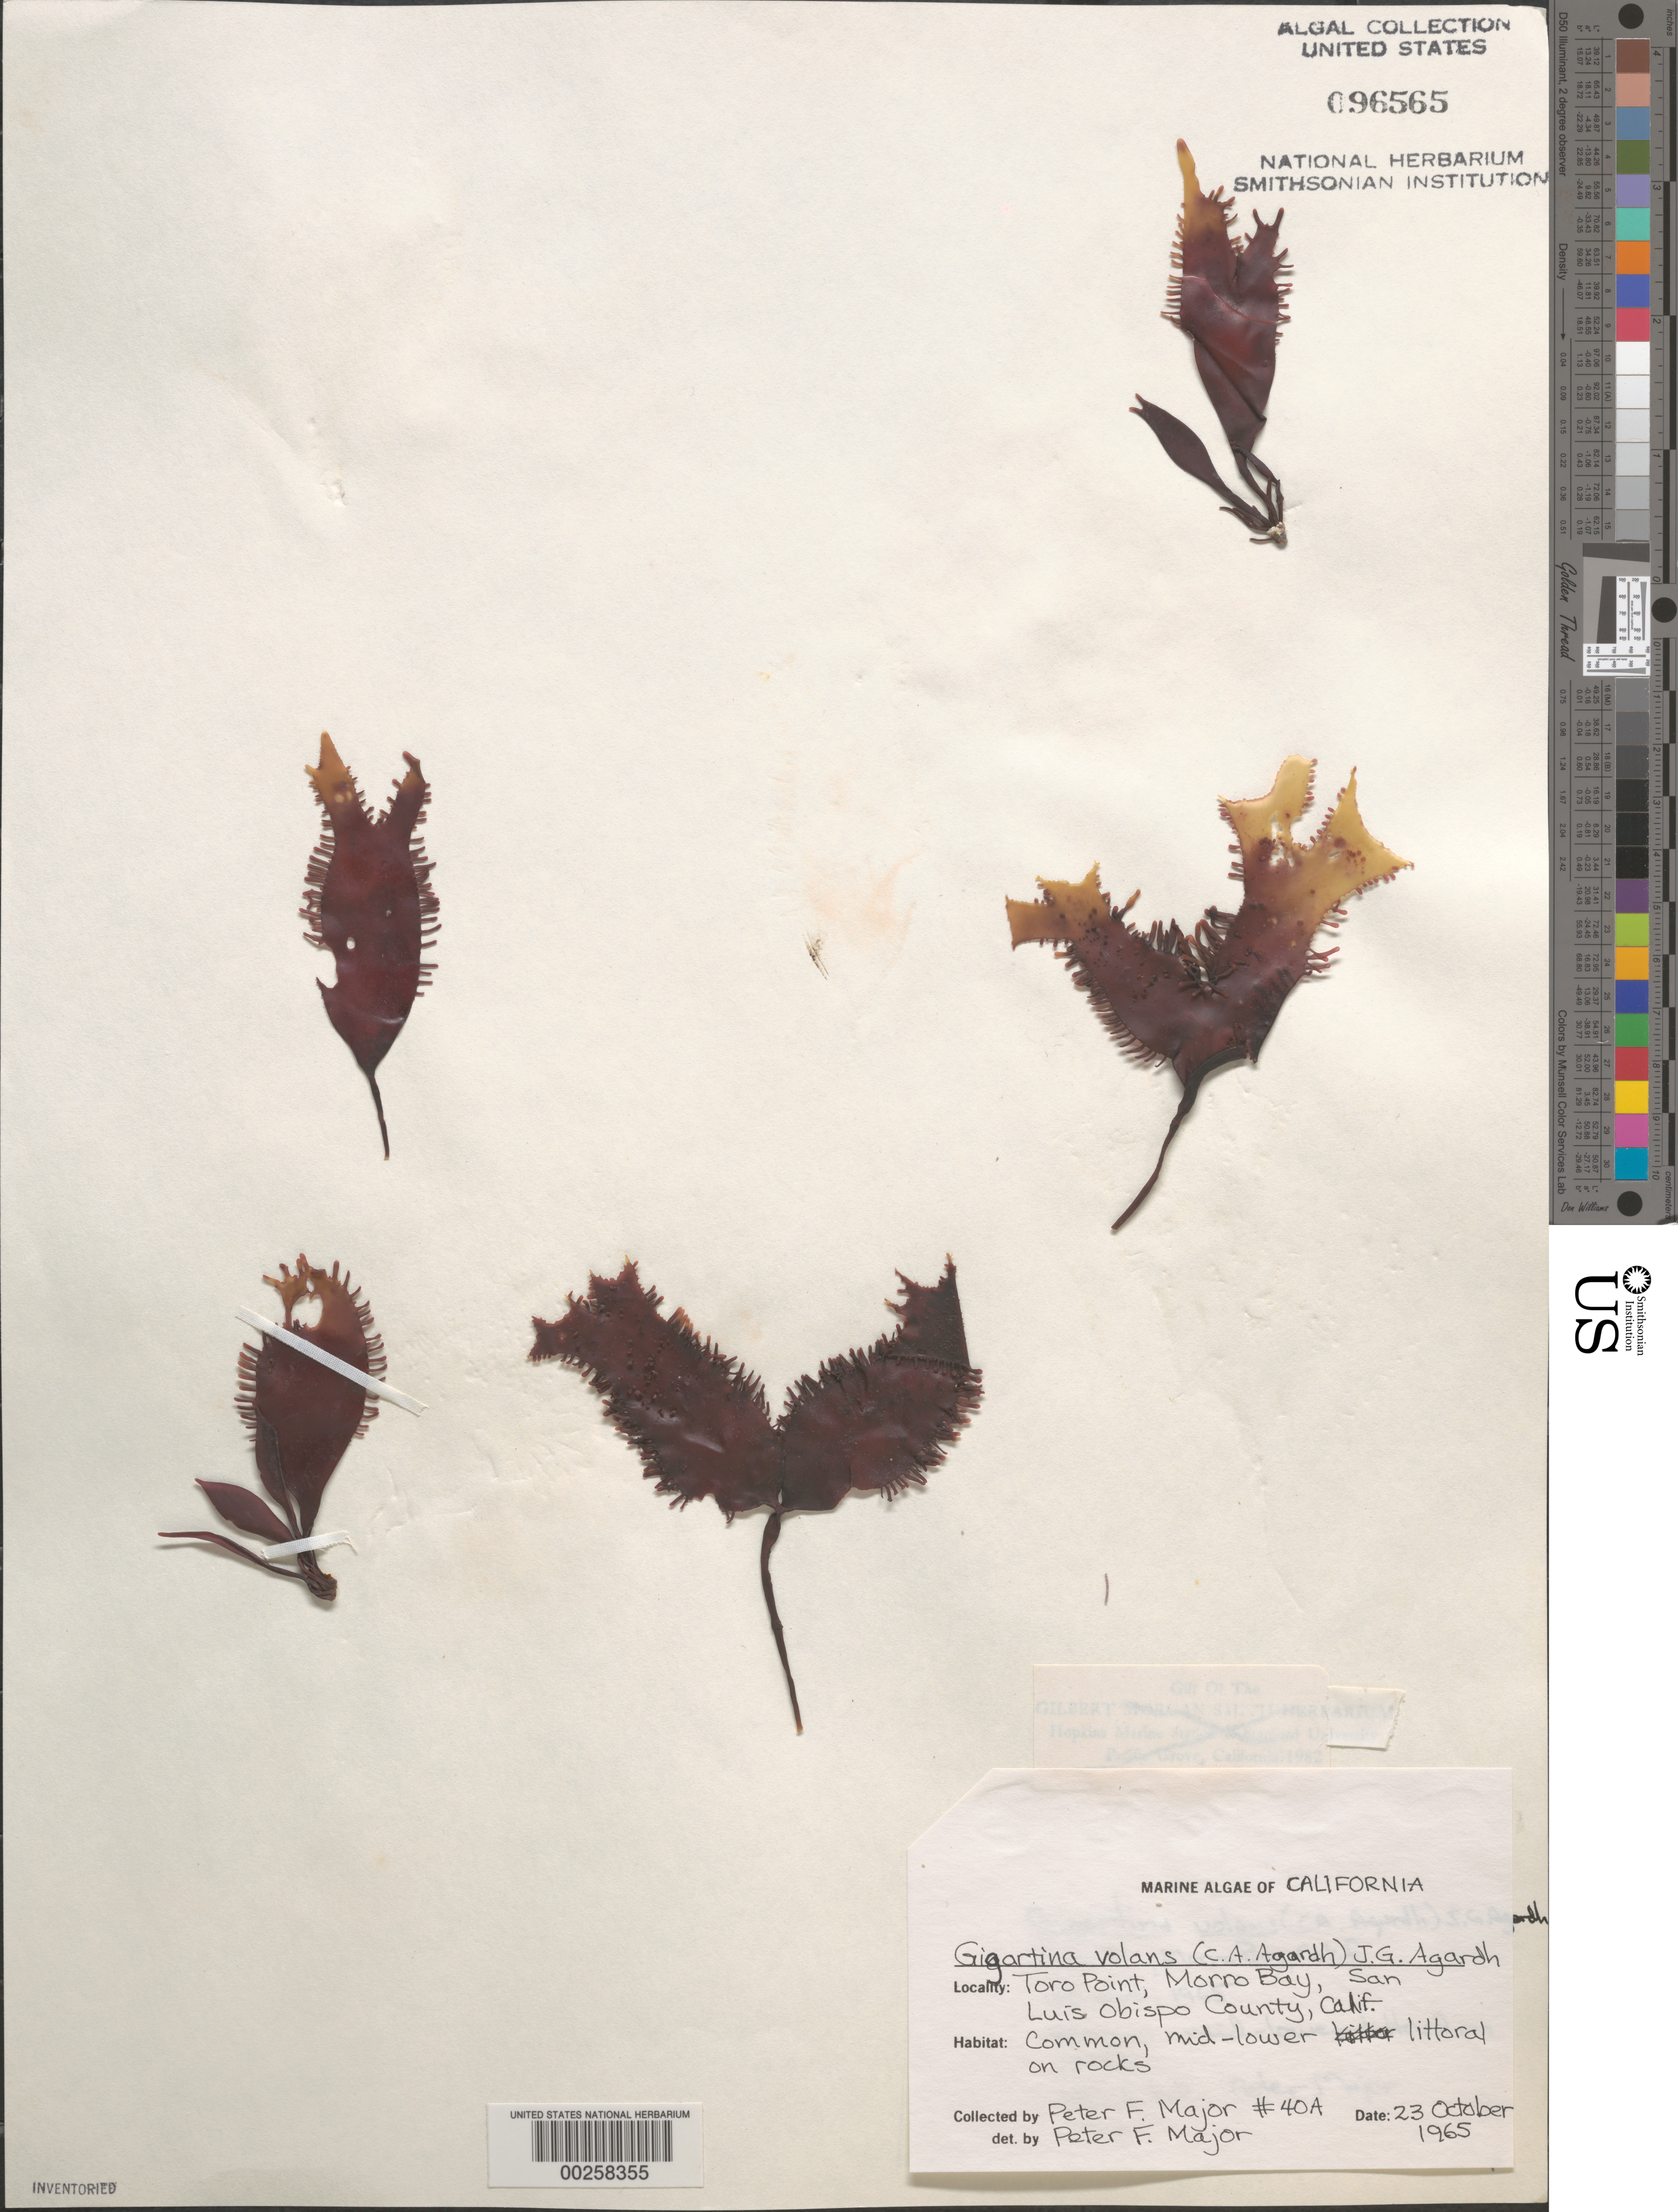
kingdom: Plantae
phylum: Rhodophyta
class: Florideophyceae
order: Gigartinales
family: Gigartinaceae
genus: Mazzaella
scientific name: Mazzaella volans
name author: (C. Agardh) Fredericq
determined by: Algae name updating Project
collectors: P. Major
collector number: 40a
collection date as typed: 23 Oct 1965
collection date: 1965-10-23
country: United States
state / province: California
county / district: San Luis Obispo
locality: Toro Point, Morro Bay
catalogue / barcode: US 96565